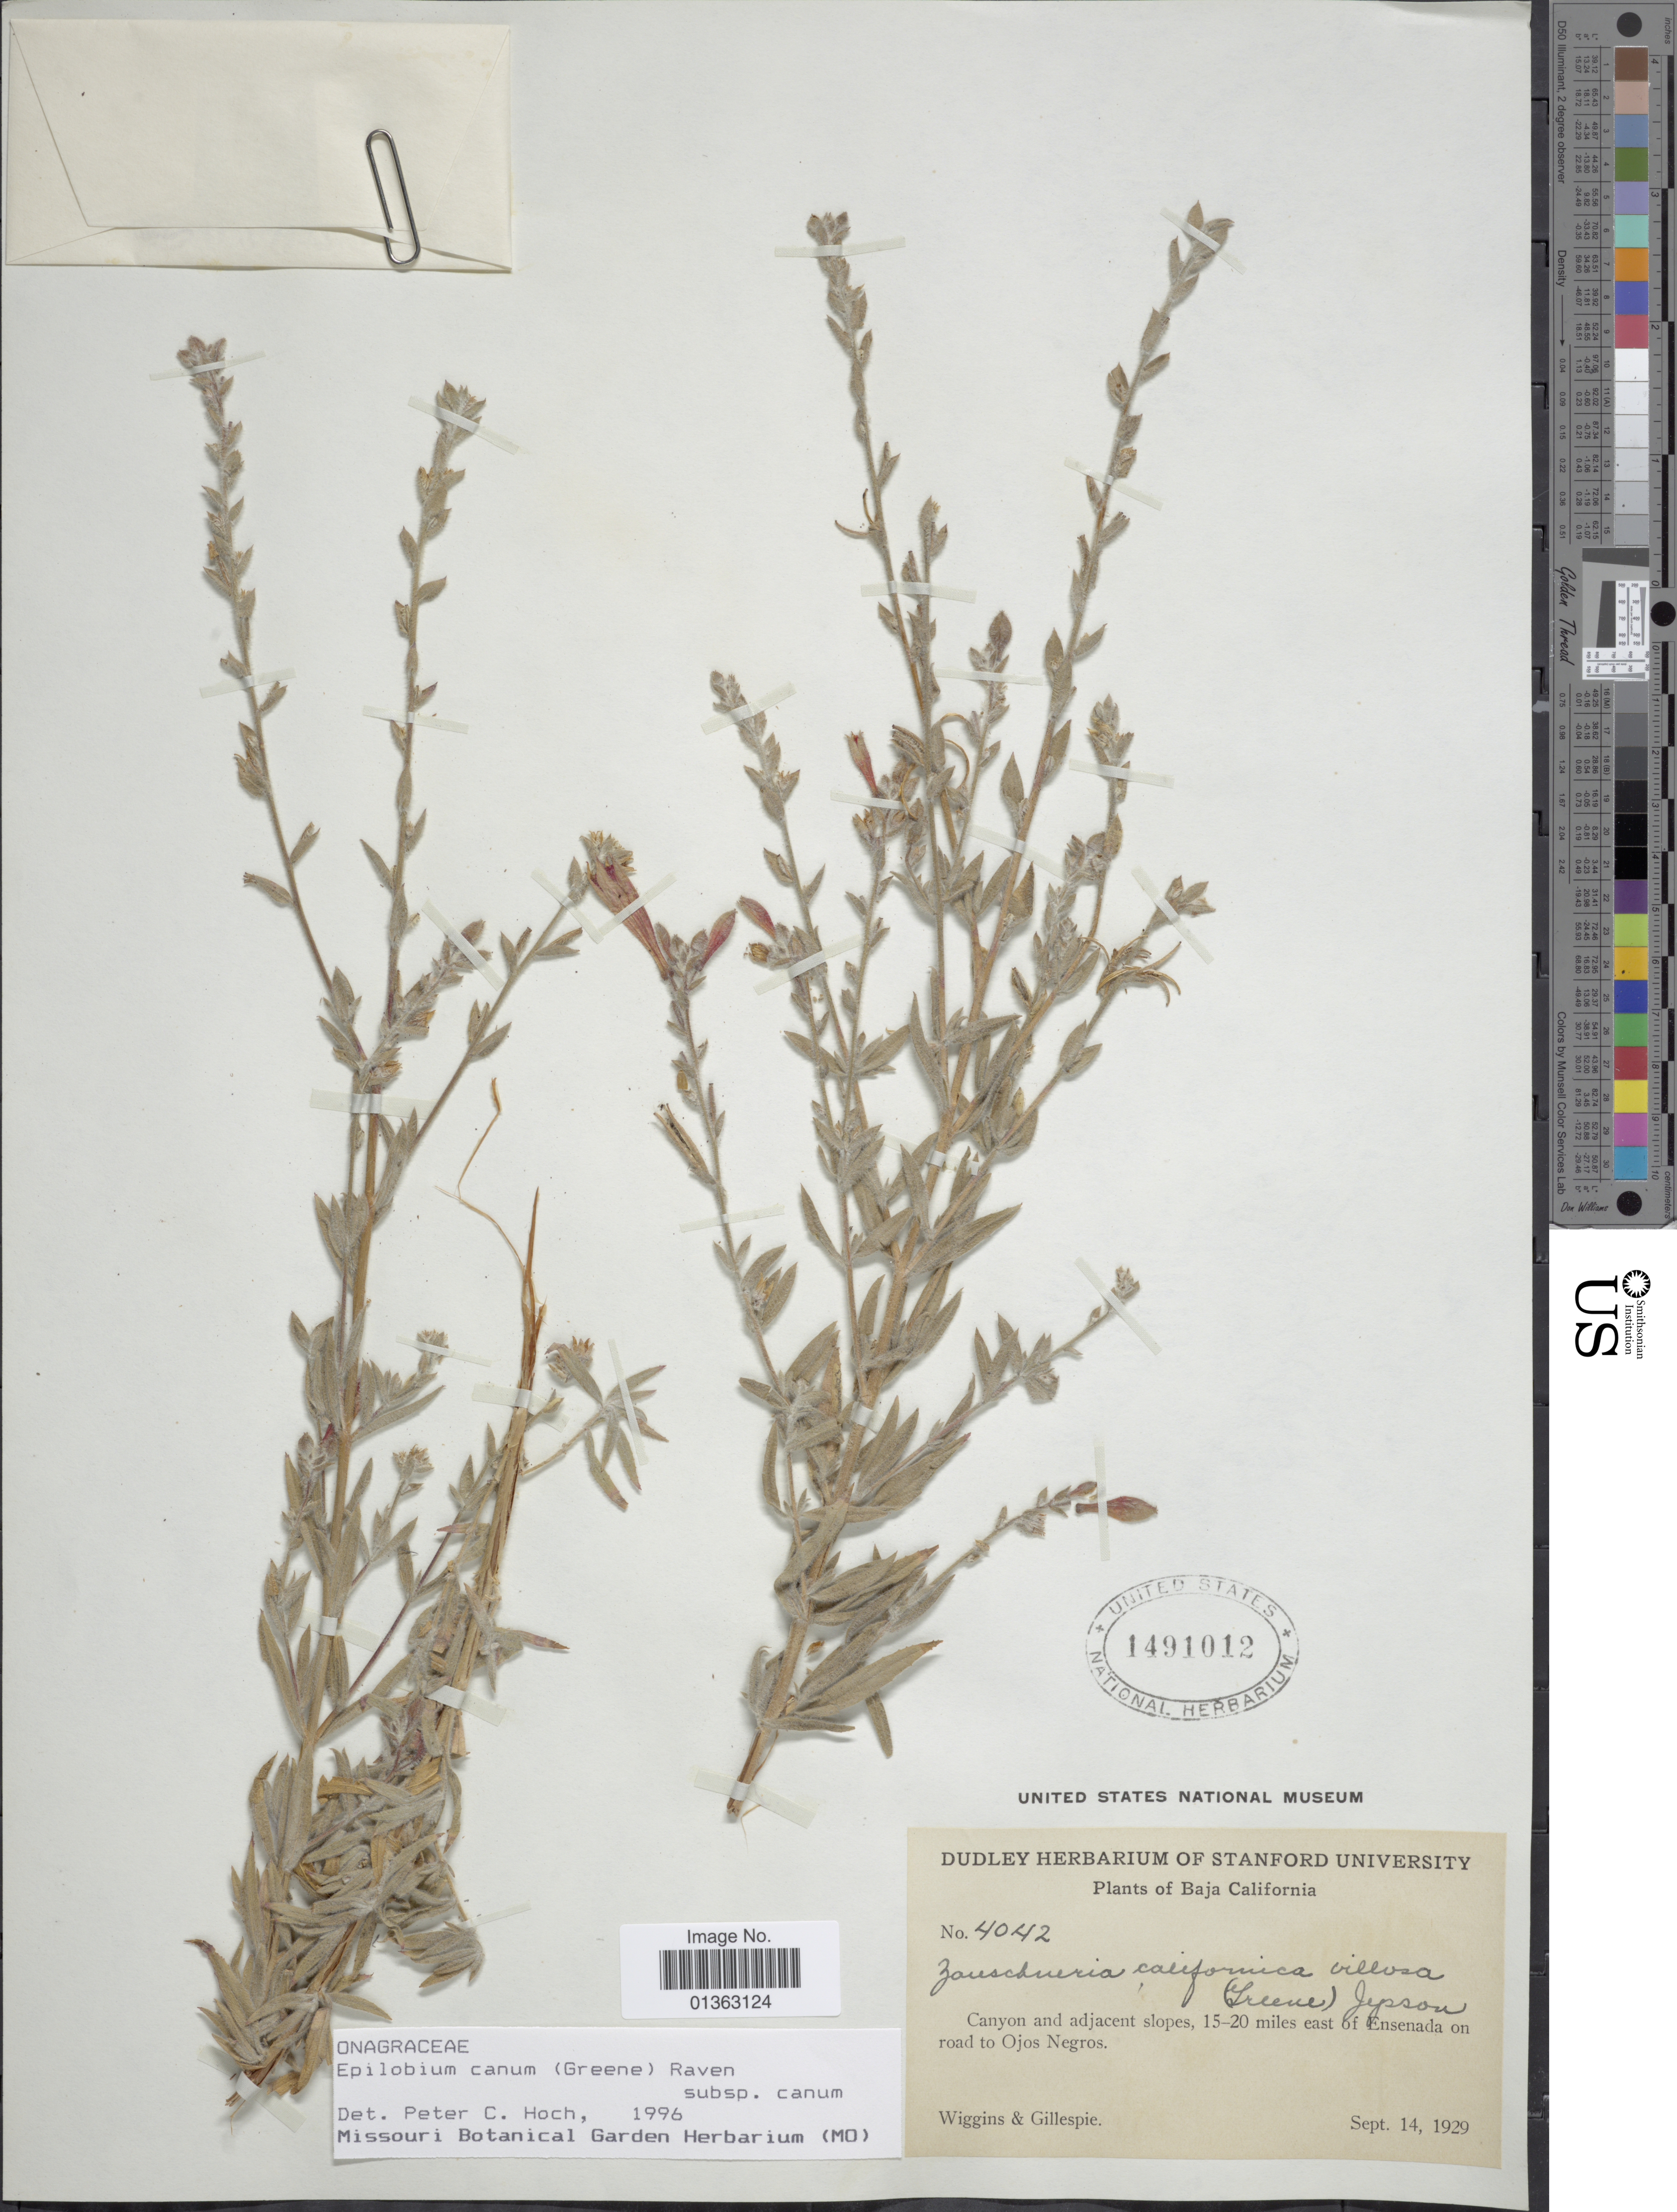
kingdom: Plantae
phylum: Tracheophyta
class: Magnoliopsida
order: Myrtales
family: Onagraceae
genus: Epilobium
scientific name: Epilobium canum subsp. canum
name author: (Greene) P.H. Raven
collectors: -- Wiggins & -- Gillespie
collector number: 4042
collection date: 1929-09-14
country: Mexico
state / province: Baja California Norte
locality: Canyon and adjacent slopes, 15-20 miles east of Ensenada on road to Ojos Negros.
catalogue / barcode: US 1491012